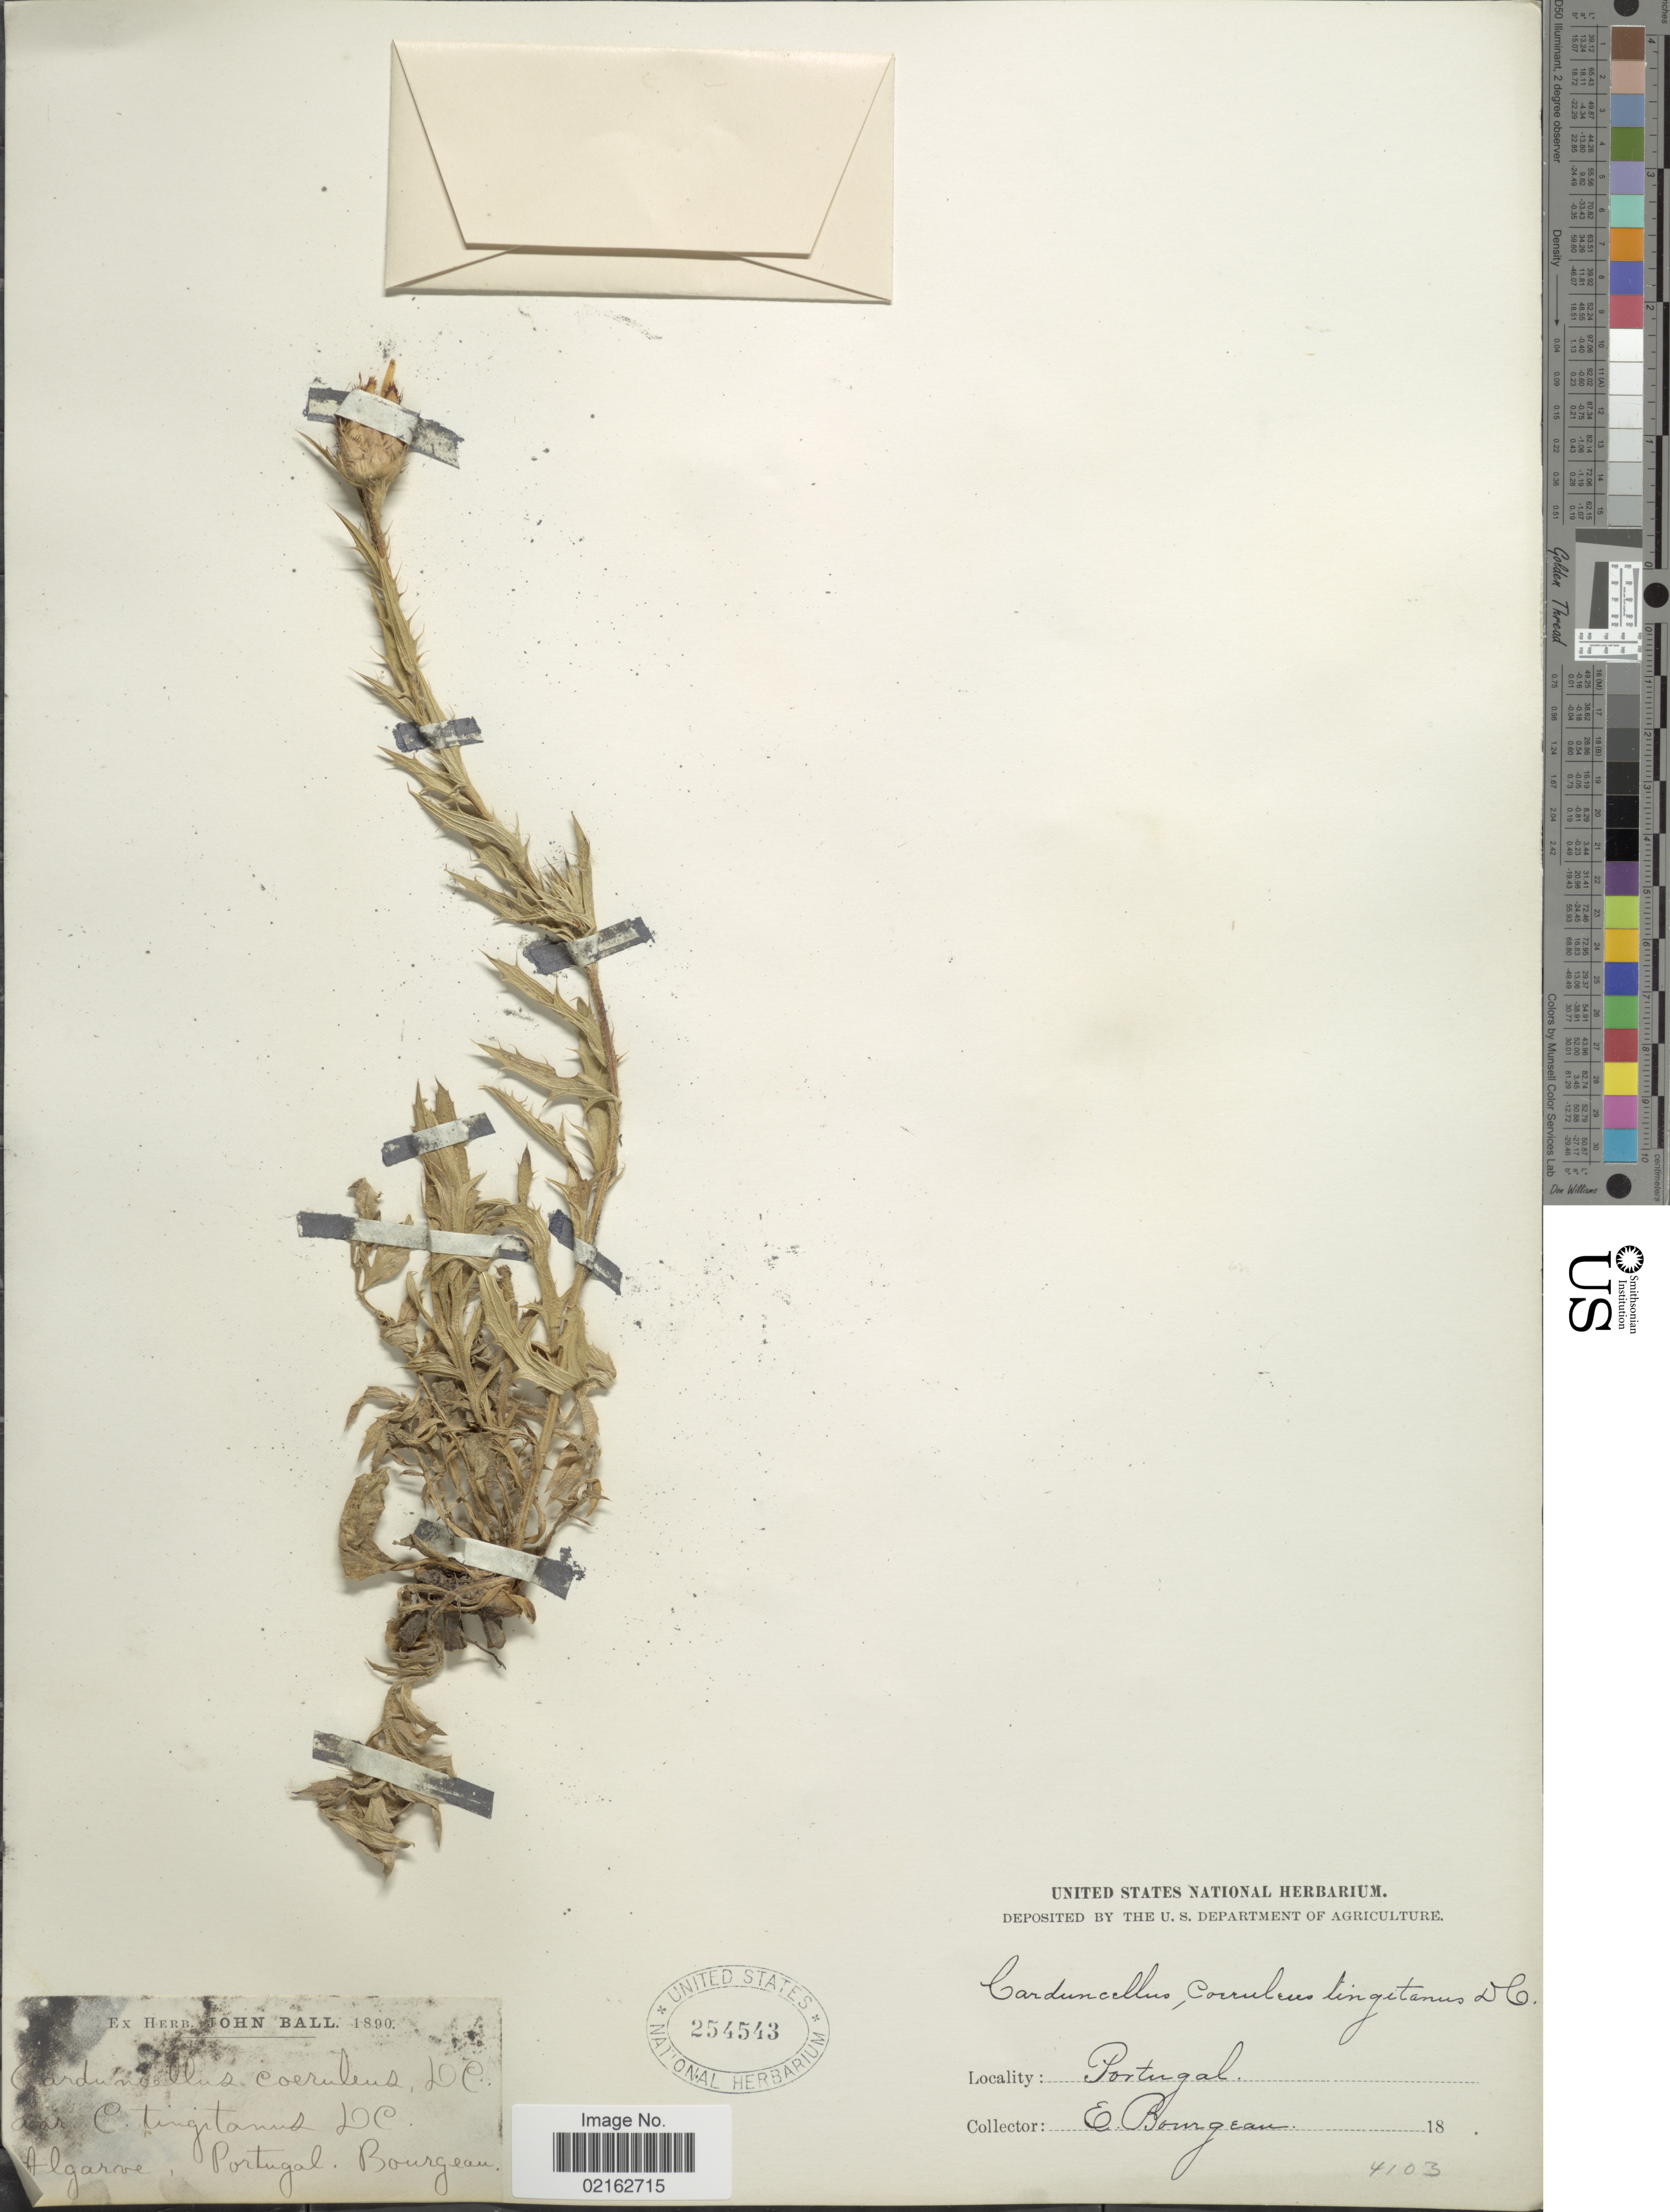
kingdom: Plantae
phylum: Tracheophyta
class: Magnoliopsida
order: Asterales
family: Asteraceae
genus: Carduncellus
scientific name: Carduncellus caeruleus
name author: (L.) DC.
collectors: E. Bourgeau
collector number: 4103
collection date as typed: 18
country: Portugal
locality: Algaroe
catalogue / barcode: US 254543